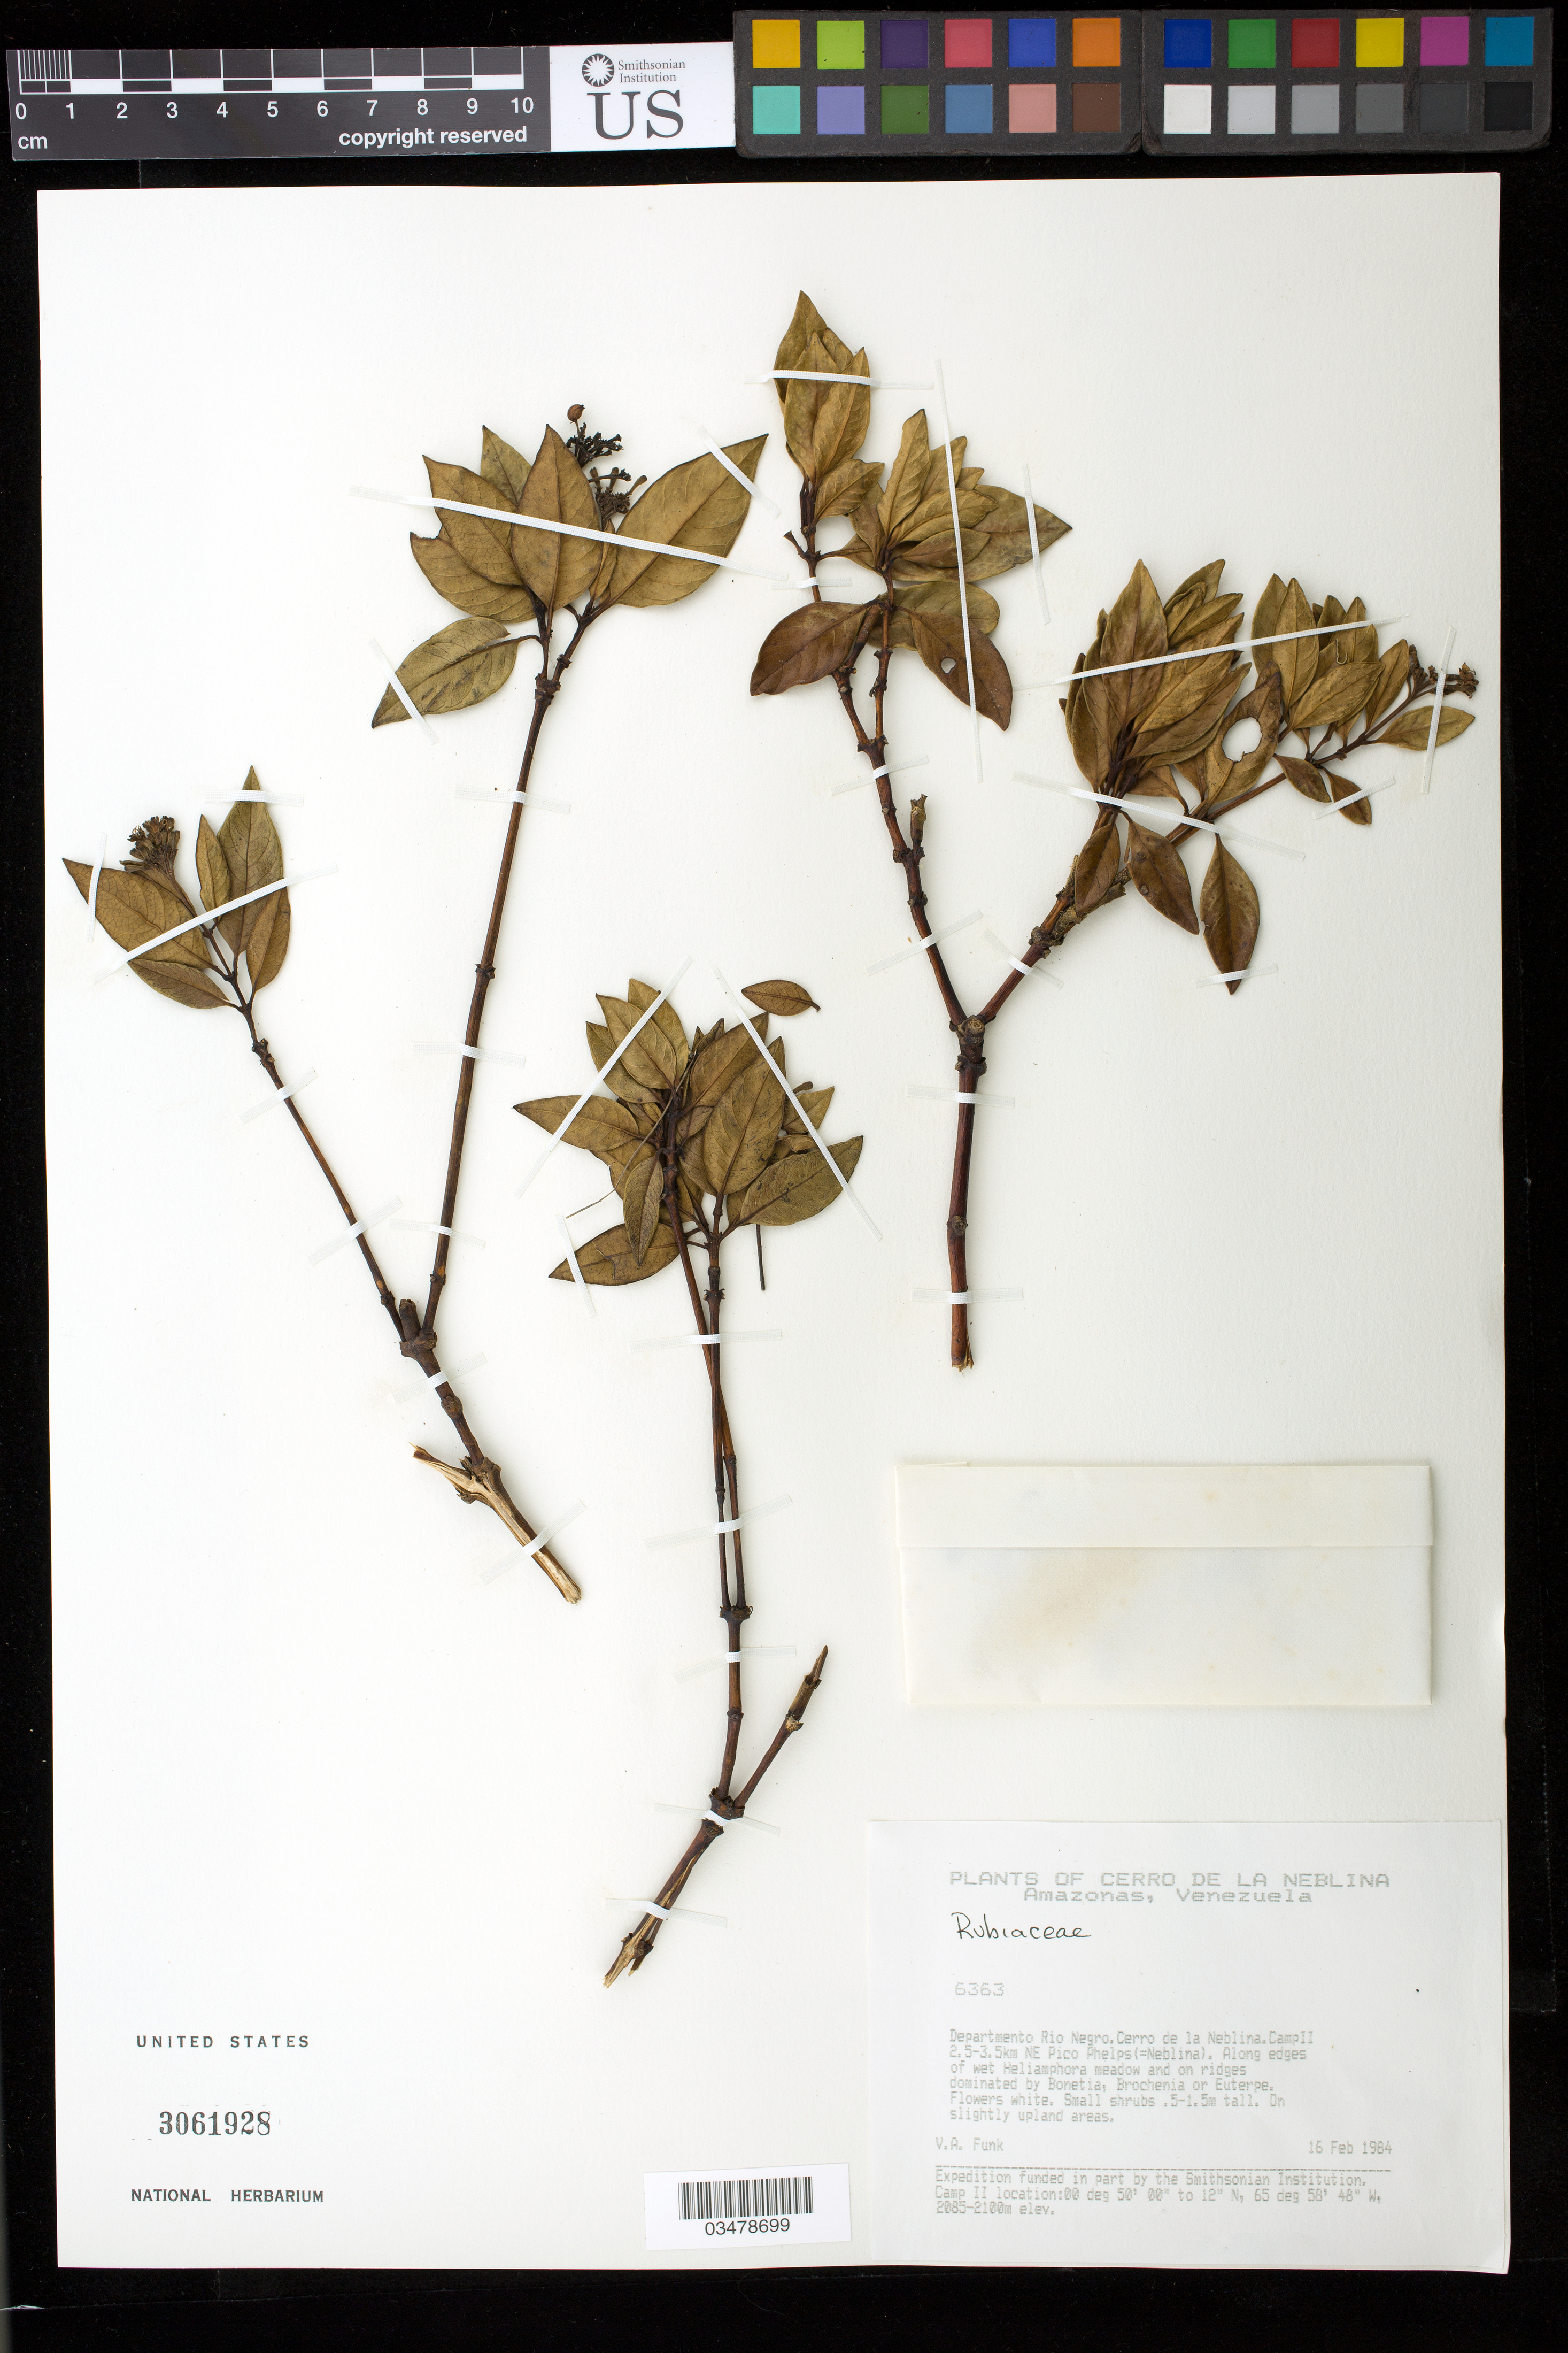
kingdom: Plantae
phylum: Tracheophyta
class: Magnoliopsida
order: Gentianales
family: Rubiaceae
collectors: V. Funk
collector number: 6363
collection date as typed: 16-Feb-84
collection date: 1984-02-16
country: Venezuela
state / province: Amazonas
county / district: Río Negro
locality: Cerro de la Neblina, Camp II 2.5-3.5 km NE Pico Phelps (=Neblina)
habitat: Along edges of wet Heliamphora meadow and on ridges dominated by Bonnetia, Brocchinia, or Euterpe.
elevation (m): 2085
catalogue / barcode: US 3061928